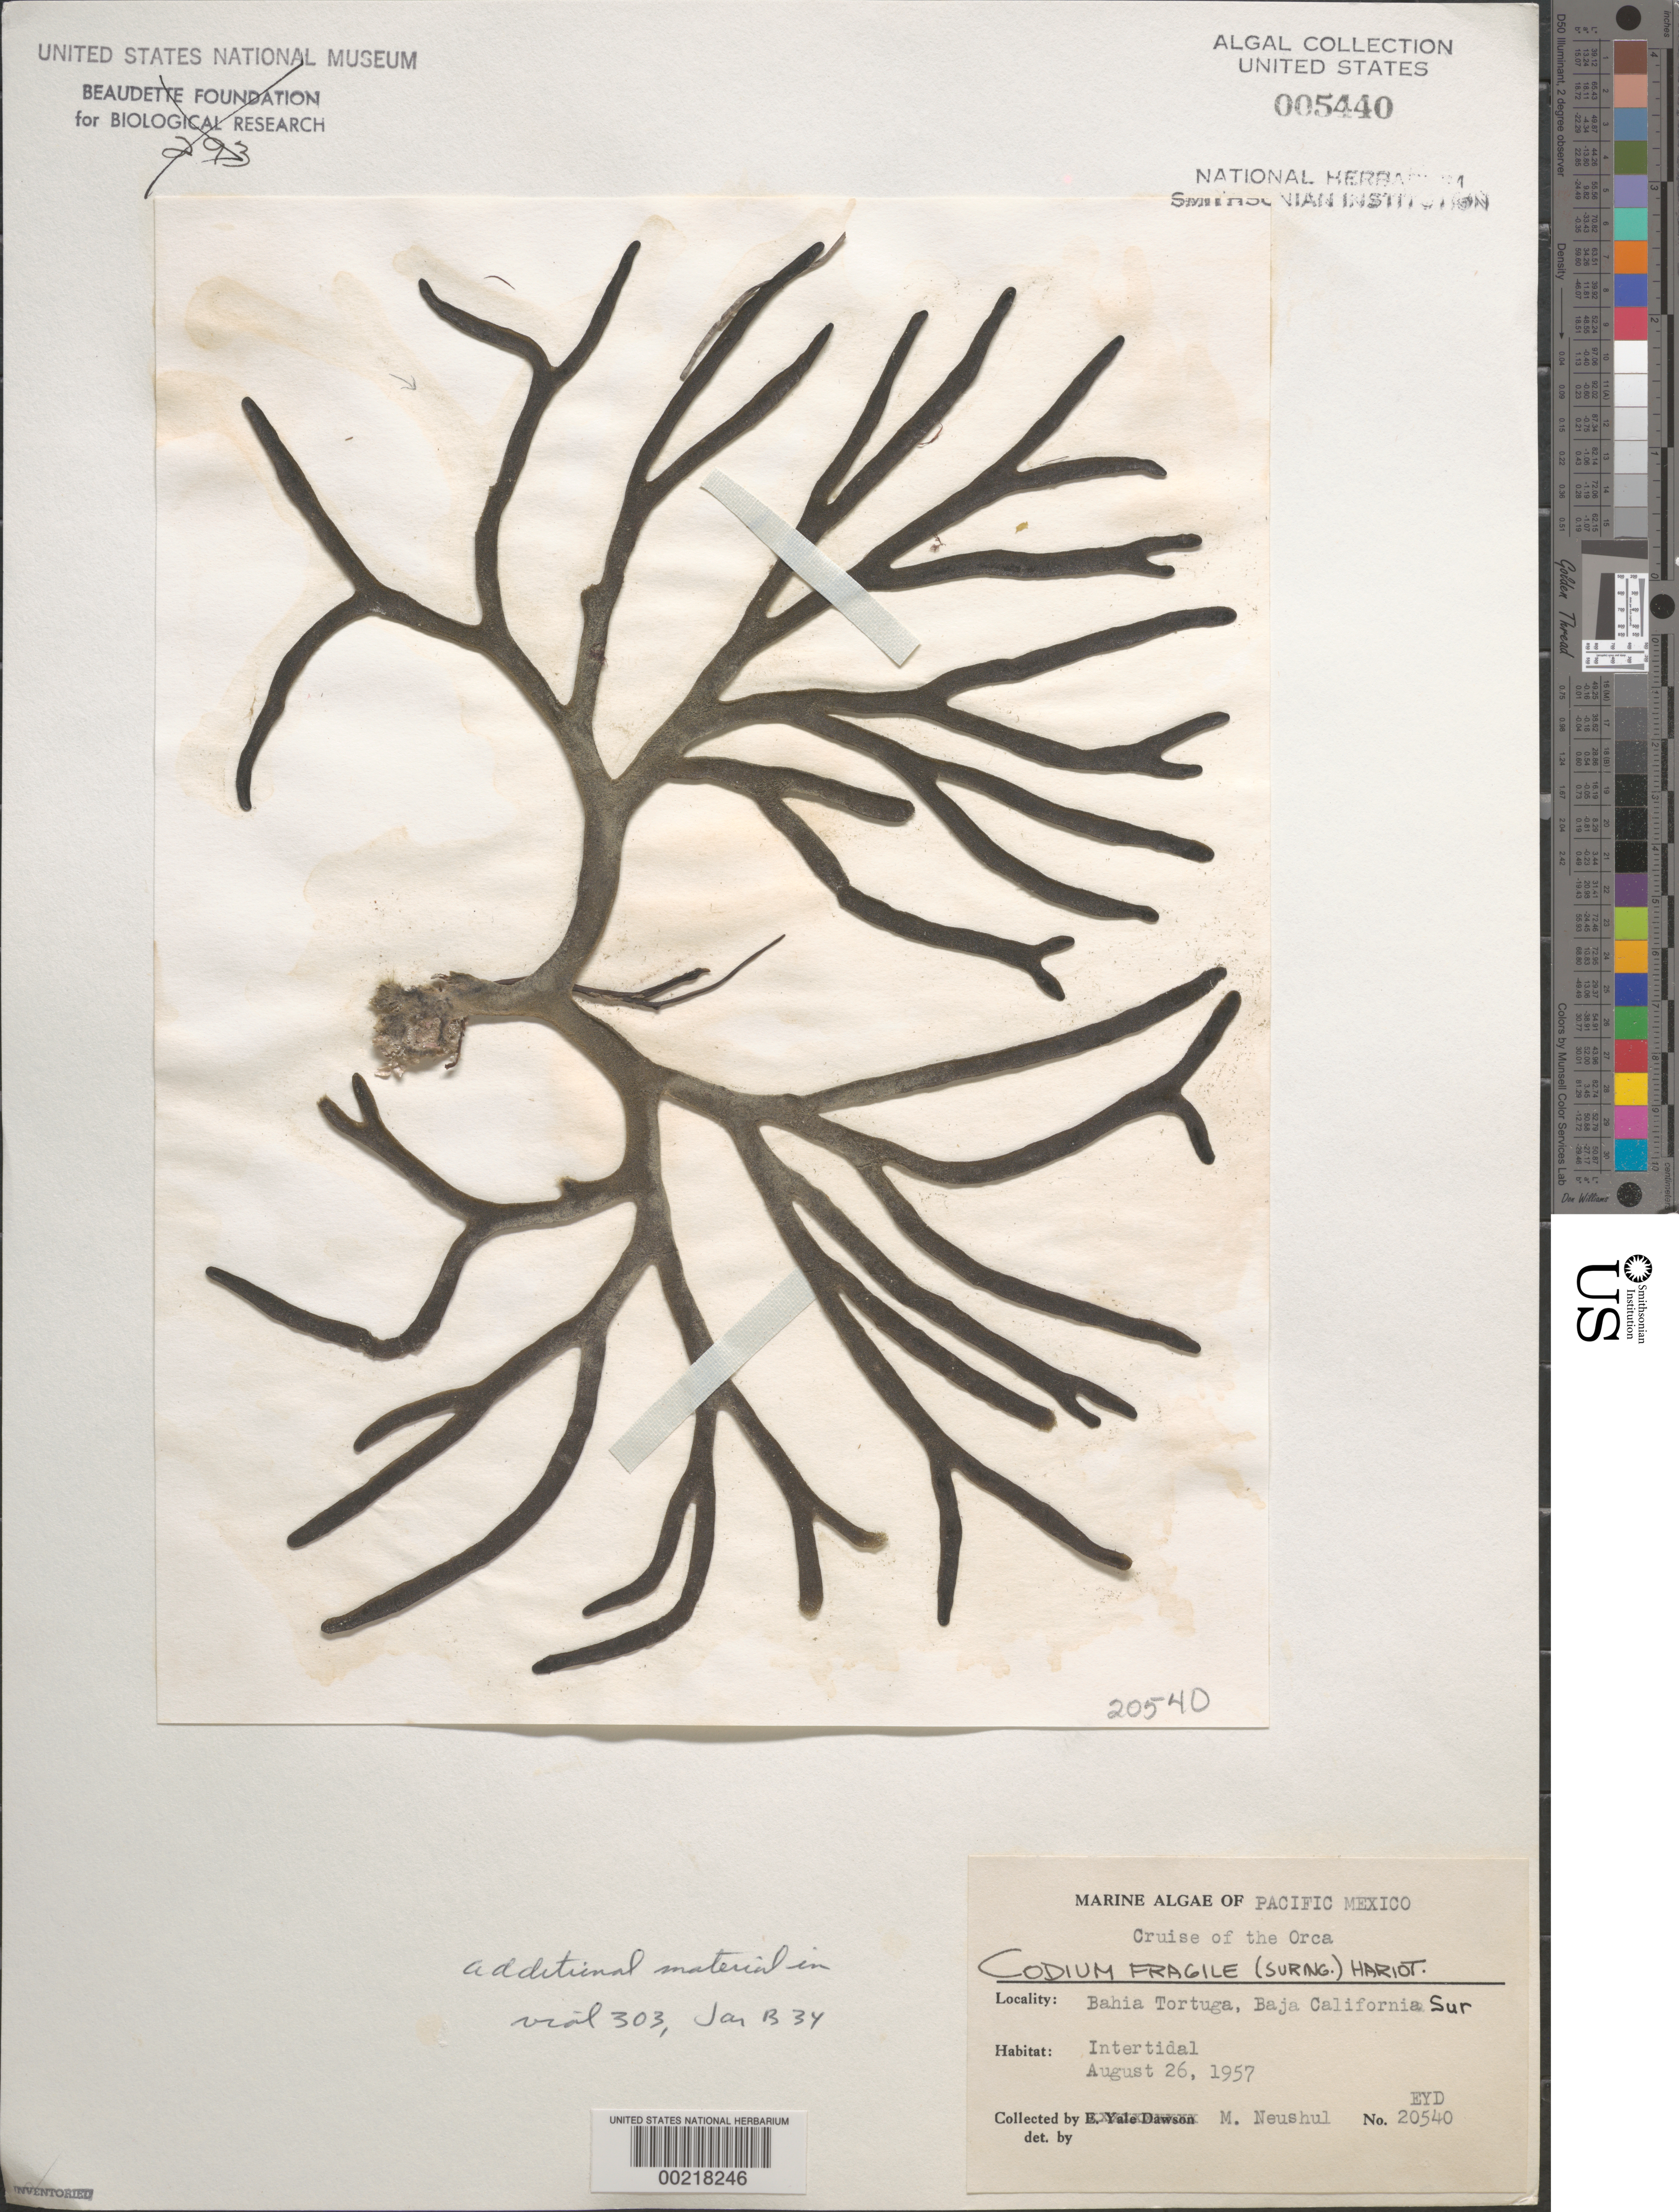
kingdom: Plantae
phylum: Chlorophyta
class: Ulvophyceae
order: Bryopsidales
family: Codiaceae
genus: Codium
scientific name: Codium fragile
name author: (Suringar) P. Hariot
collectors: M. Neushul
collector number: EYD 20540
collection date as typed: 26 Aug 1957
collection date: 1957-08-26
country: Mexico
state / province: Baja California Sur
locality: Bahia Tortuga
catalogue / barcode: US 5440